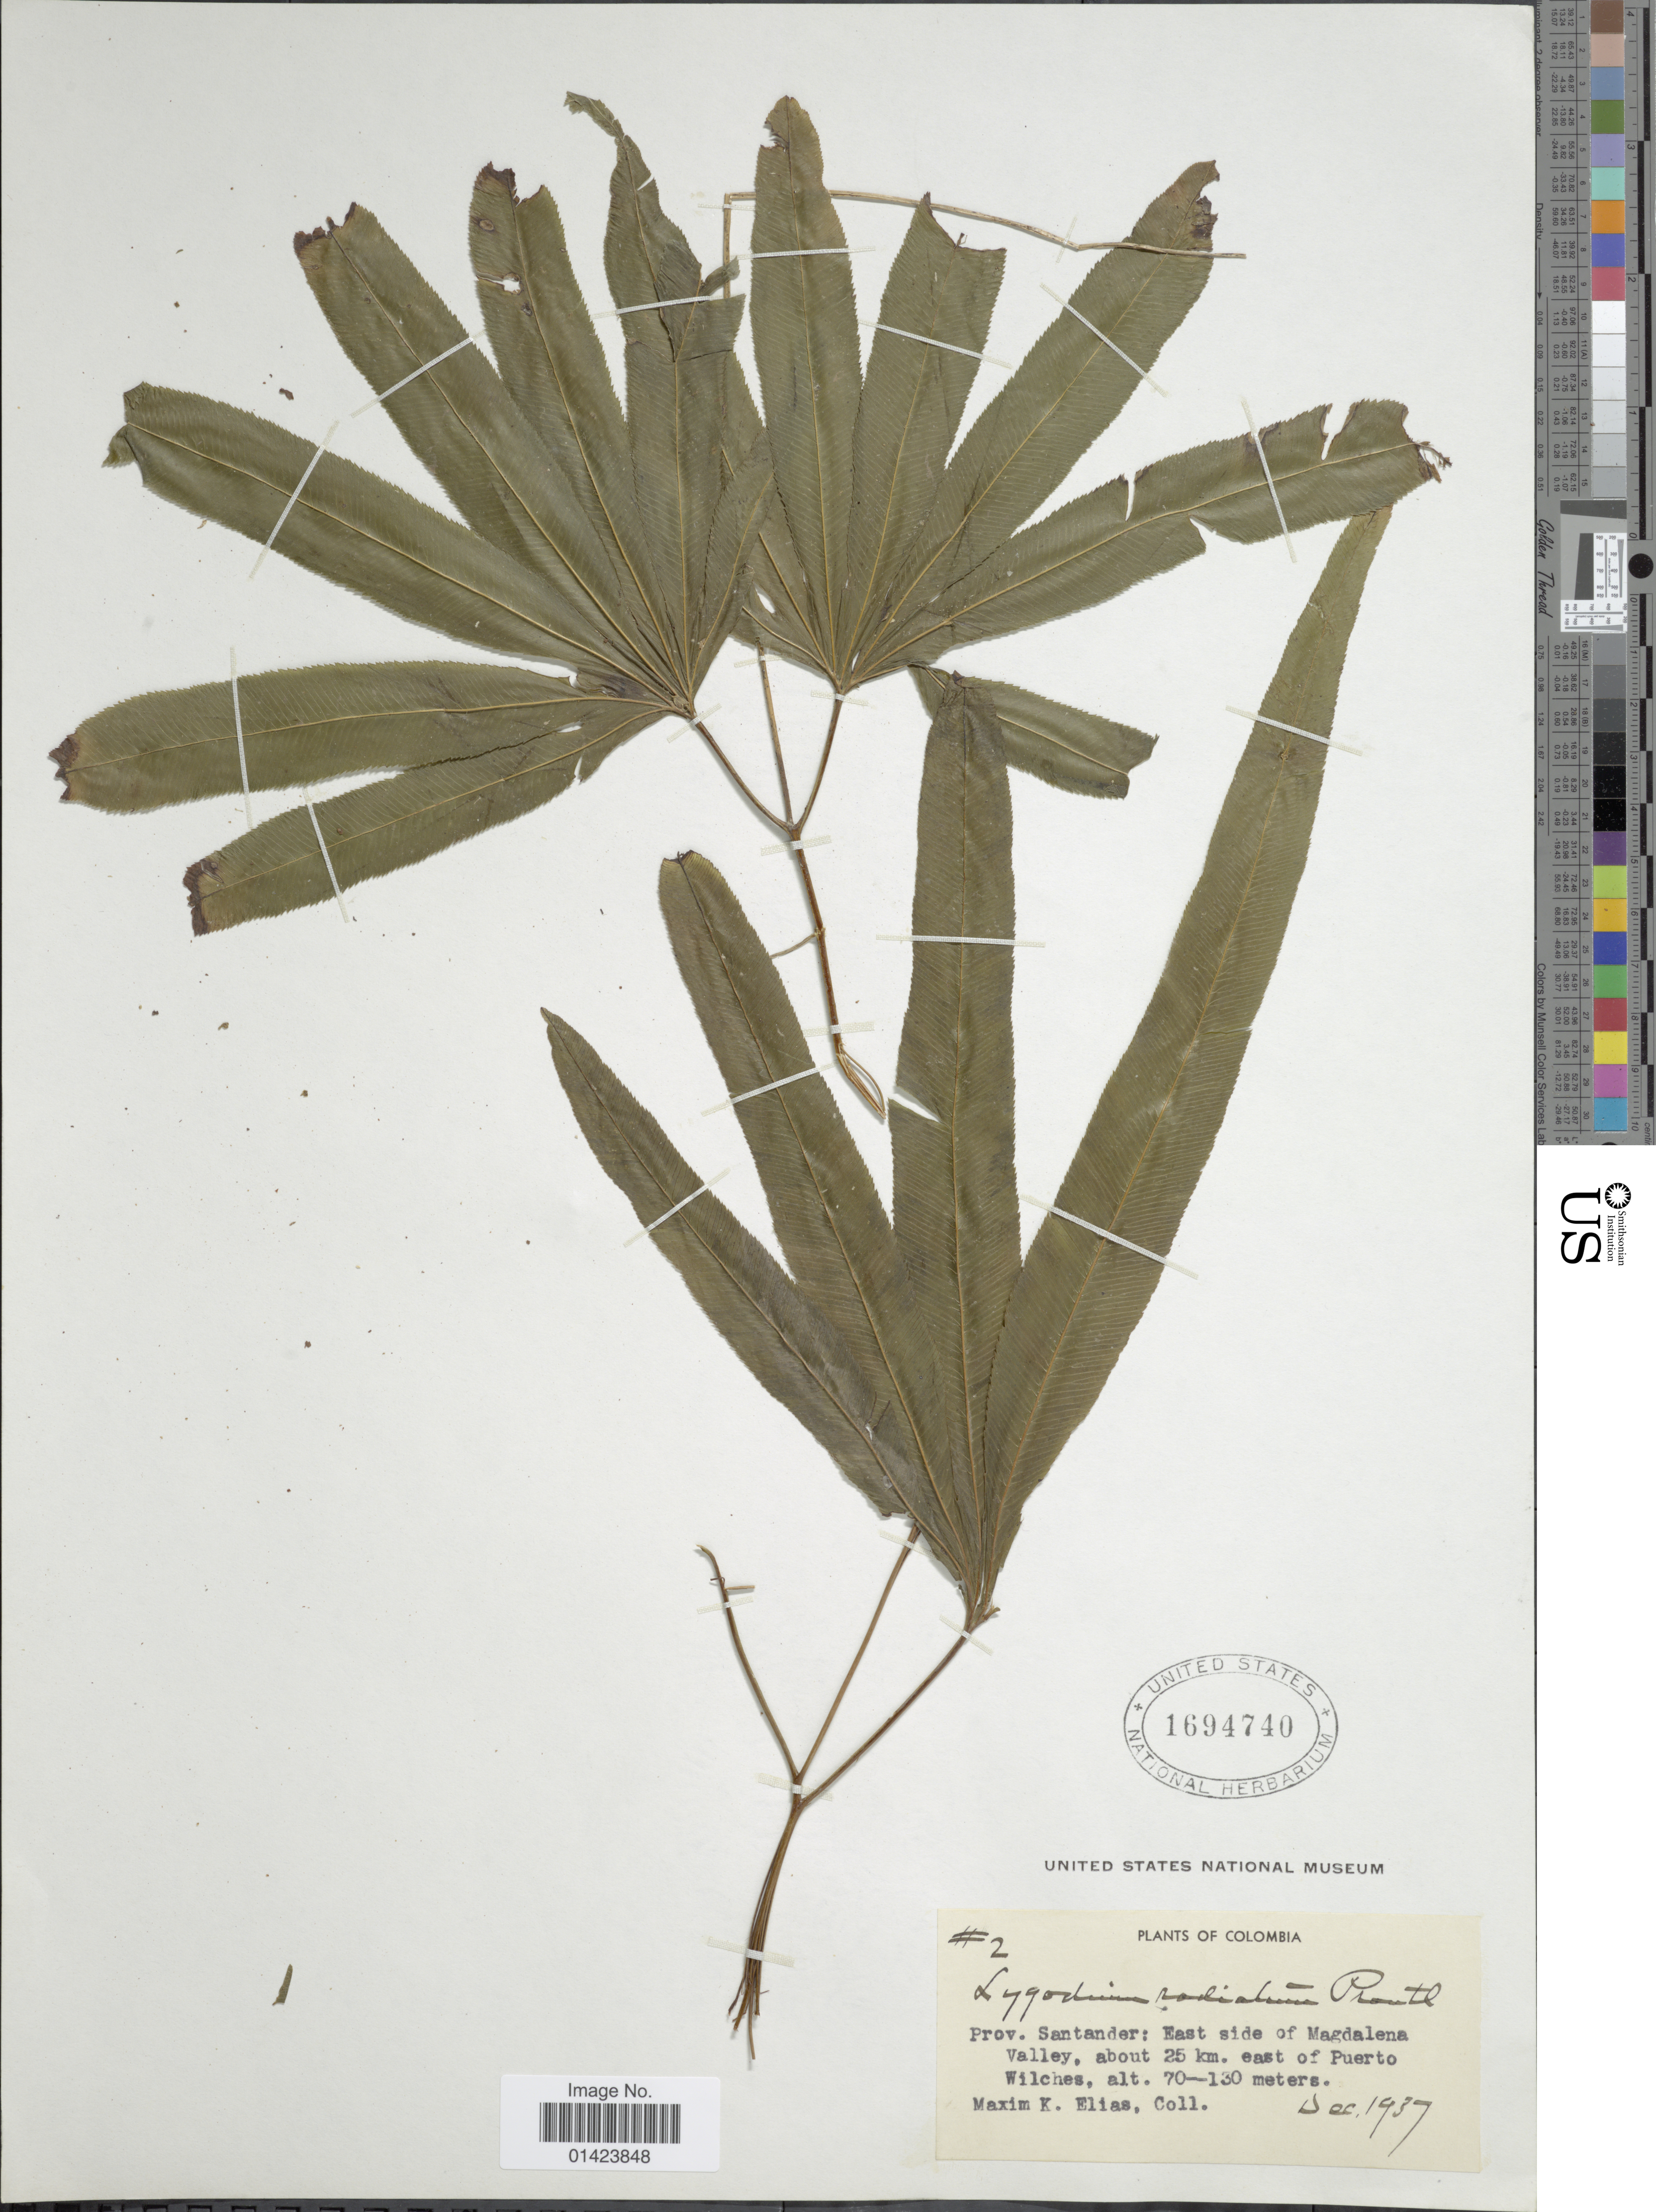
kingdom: Plantae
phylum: Tracheophyta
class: Polypodiopsida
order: Schizaeales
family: Lygodiaceae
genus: Lygodium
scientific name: Lygodium radiatum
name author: Prantl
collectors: M. Elias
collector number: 2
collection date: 1937-12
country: Colombia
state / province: Santander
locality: Prov. Santandes: East Side of magdalena vallety, about 25km east of Puerto Wilches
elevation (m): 70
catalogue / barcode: US 1694740